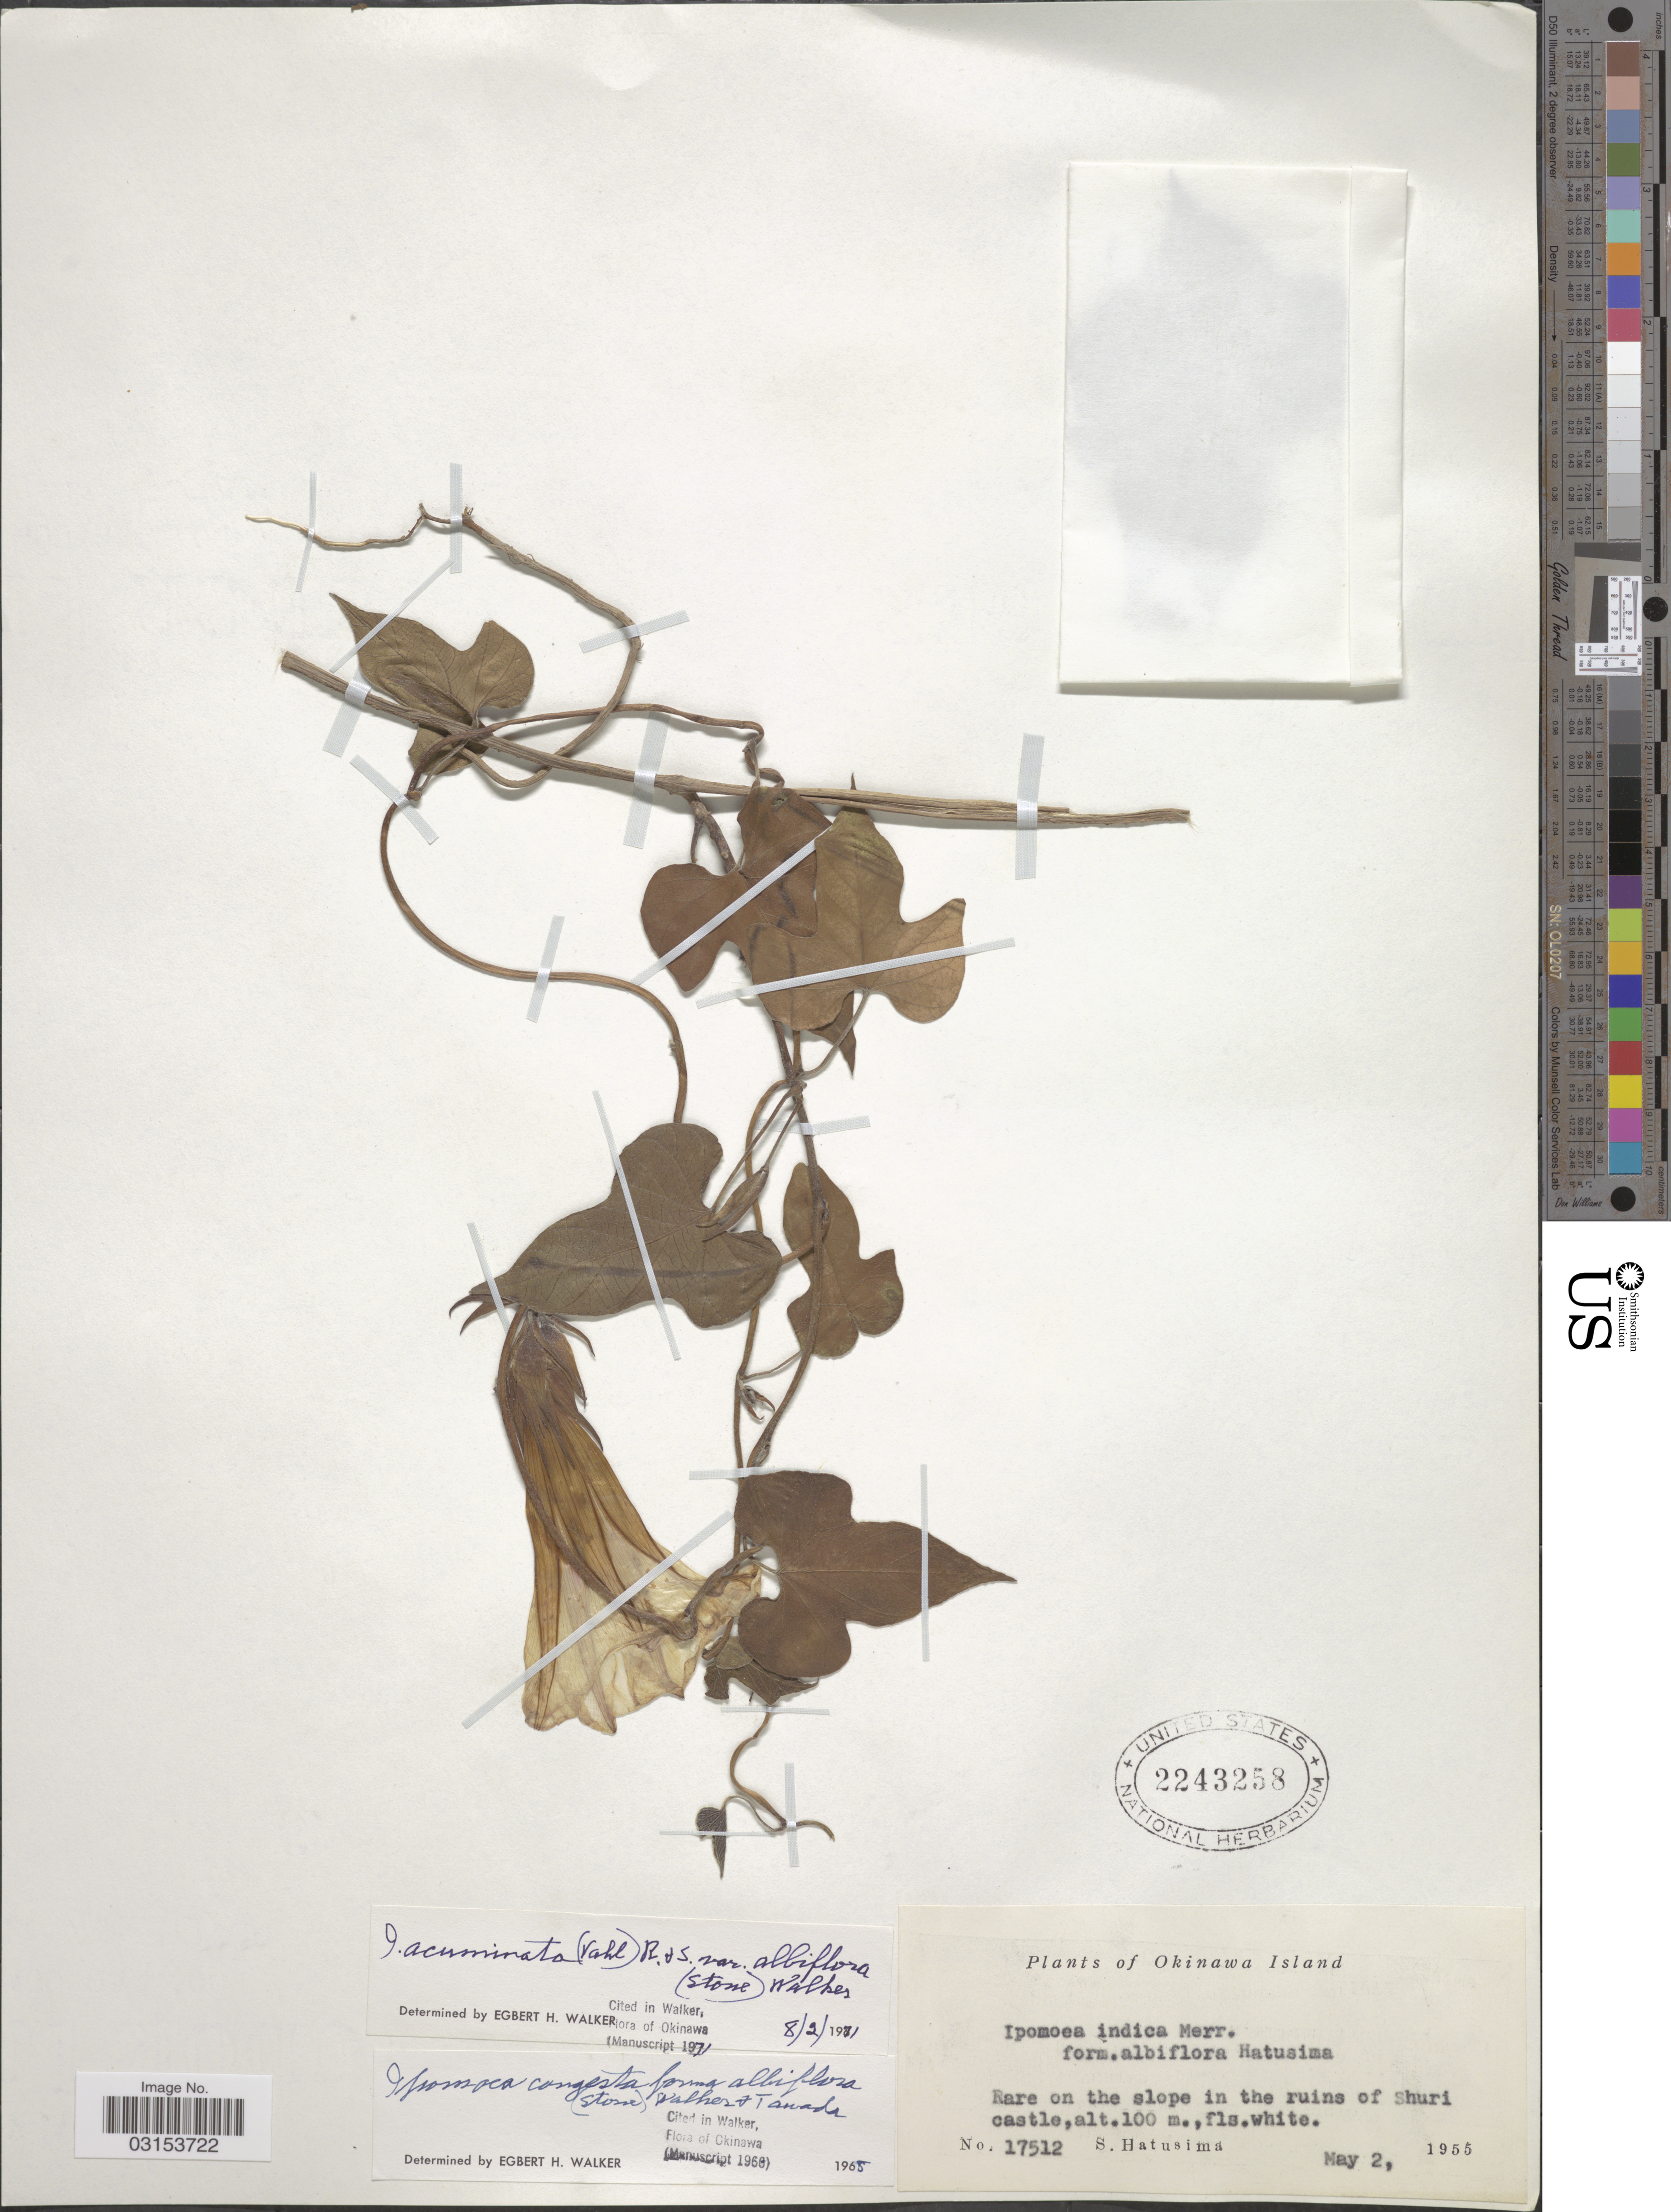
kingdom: Plantae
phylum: Tracheophyta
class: Magnoliopsida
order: Solanales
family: Convolvulaceae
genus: Ipomoea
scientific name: Ipomoea acuminata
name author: (Vahl) Roem. & Schult.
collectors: S. Hatusima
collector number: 17512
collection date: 1955-05-02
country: Japan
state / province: Okinawa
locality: Rare on the slope in the ruins of Shuri castle.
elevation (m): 100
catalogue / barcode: US 2243258